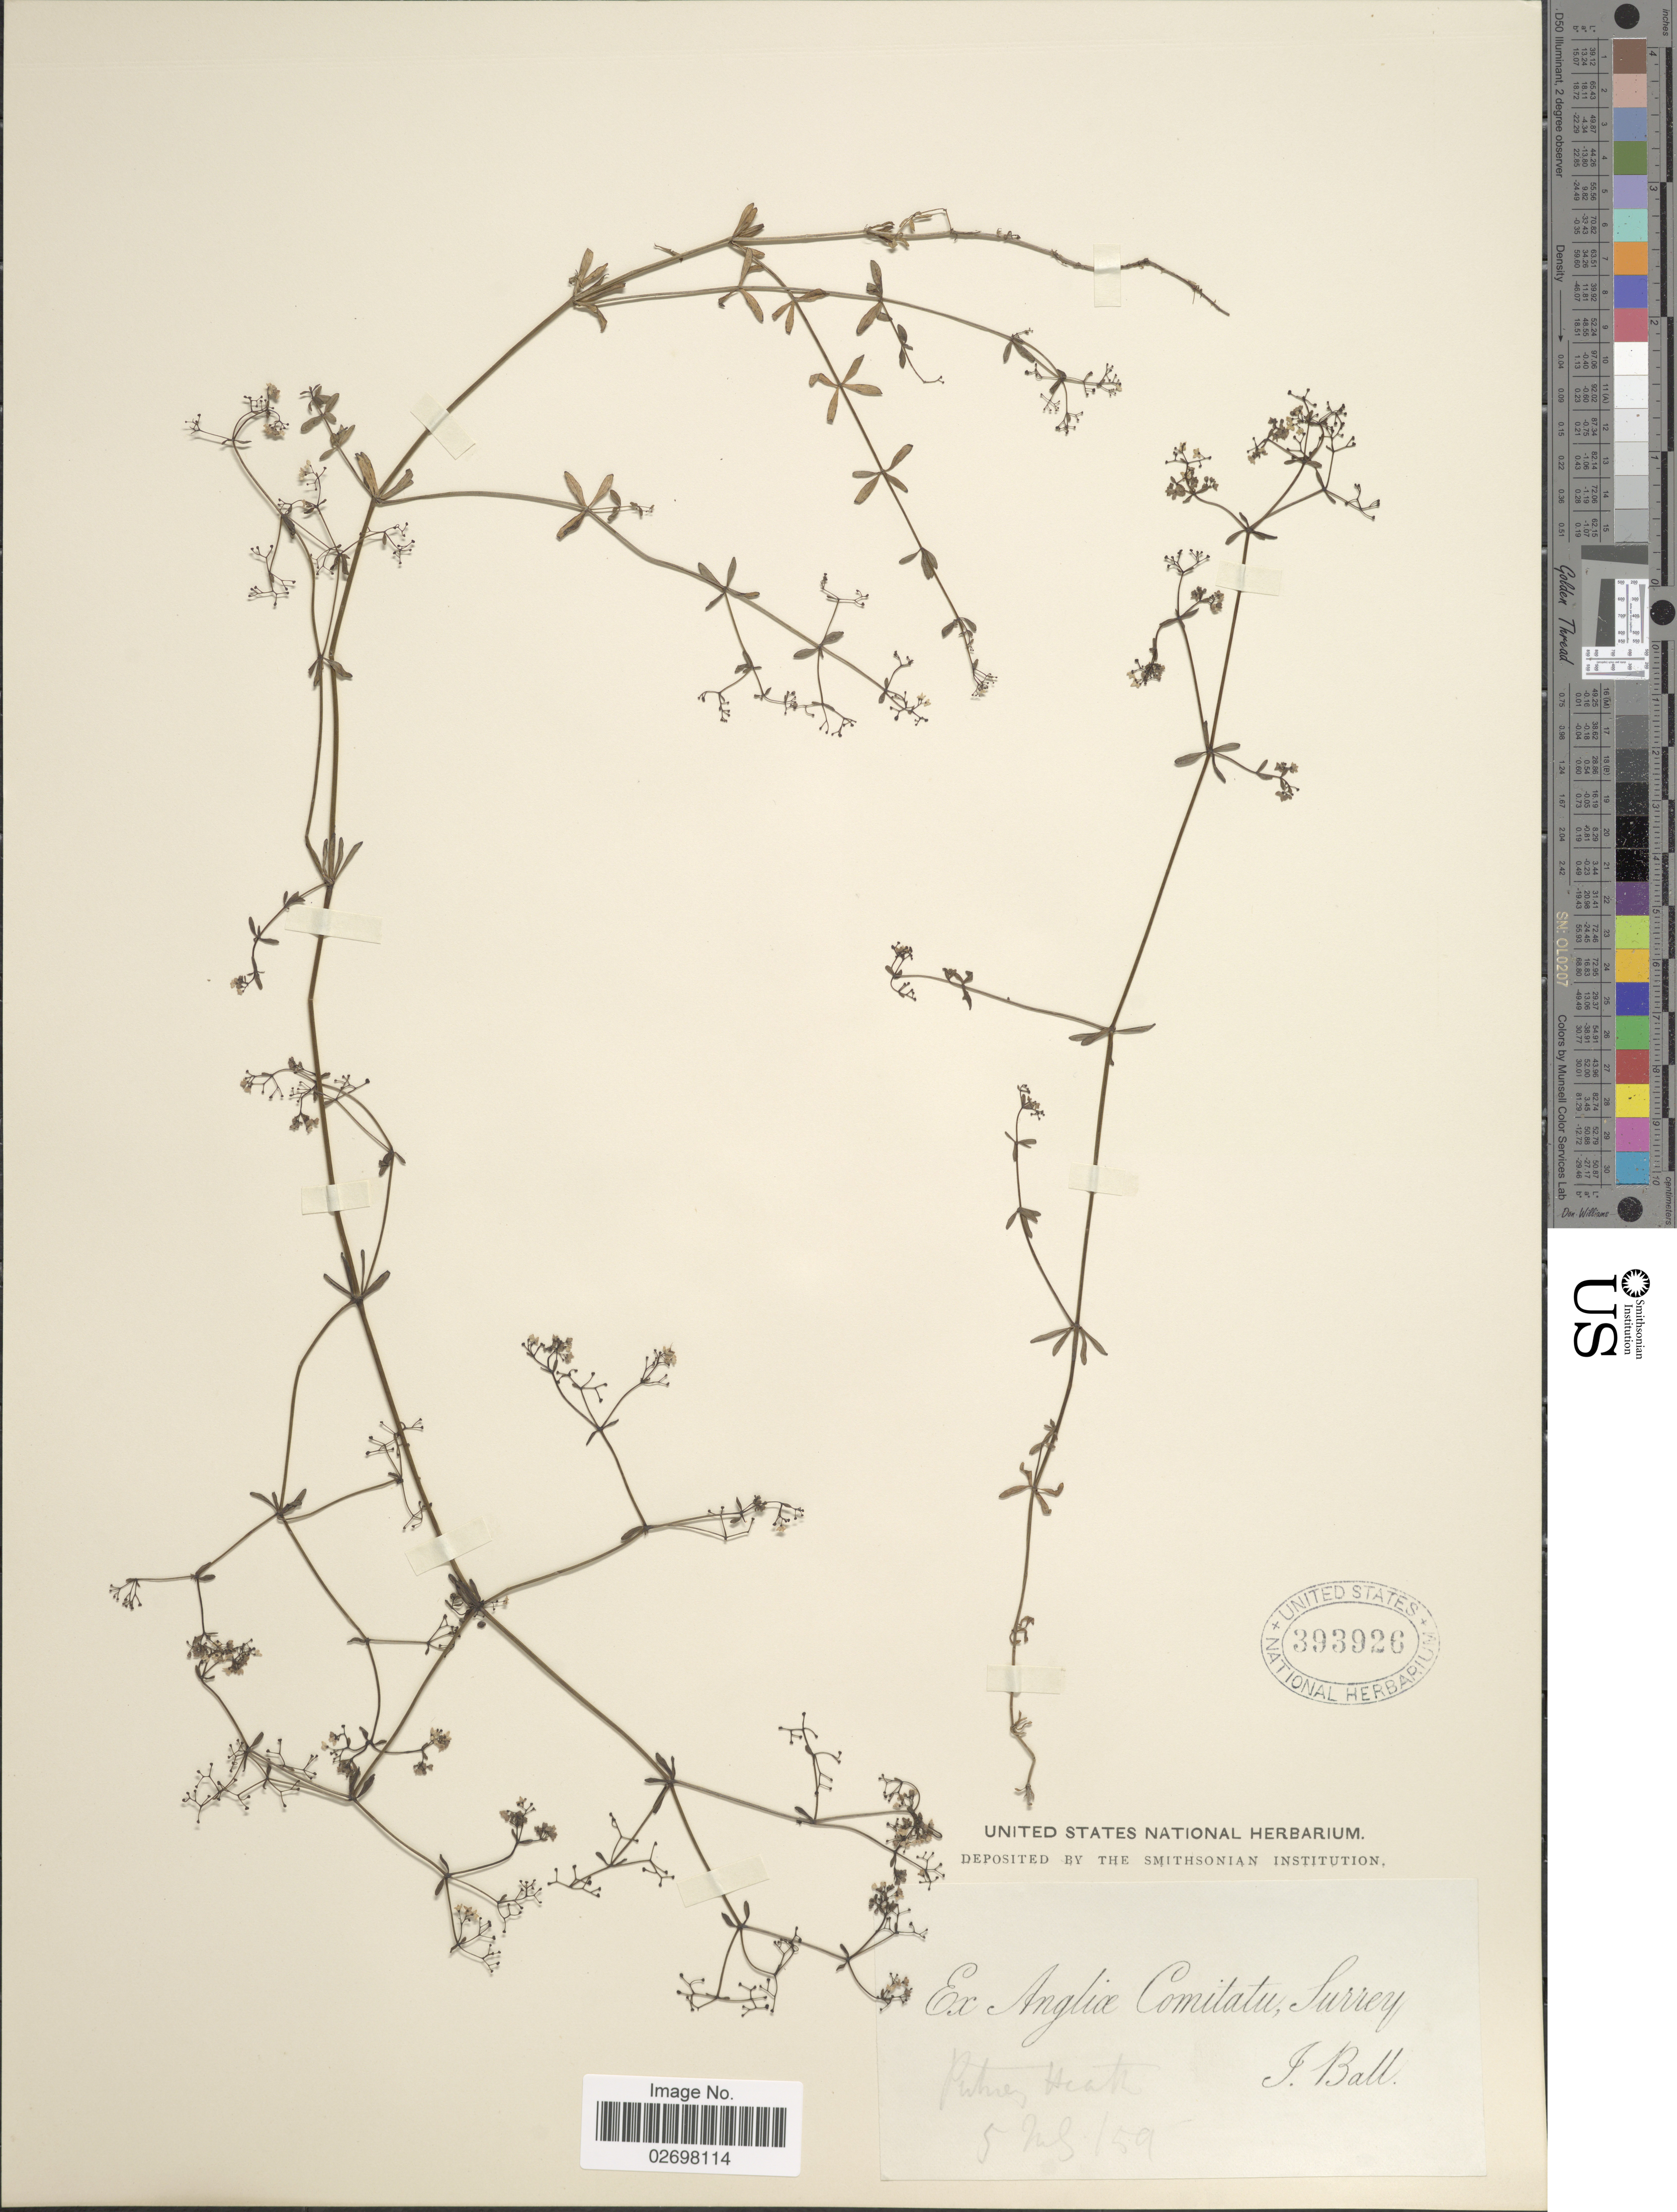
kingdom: Plantae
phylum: Tracheophyta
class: Magnoliopsida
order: Gentianales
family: Rubiaceae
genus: Galium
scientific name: Galium sp.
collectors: J. Ball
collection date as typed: Transcribed d/m/y: 5/7/59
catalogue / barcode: US 393926